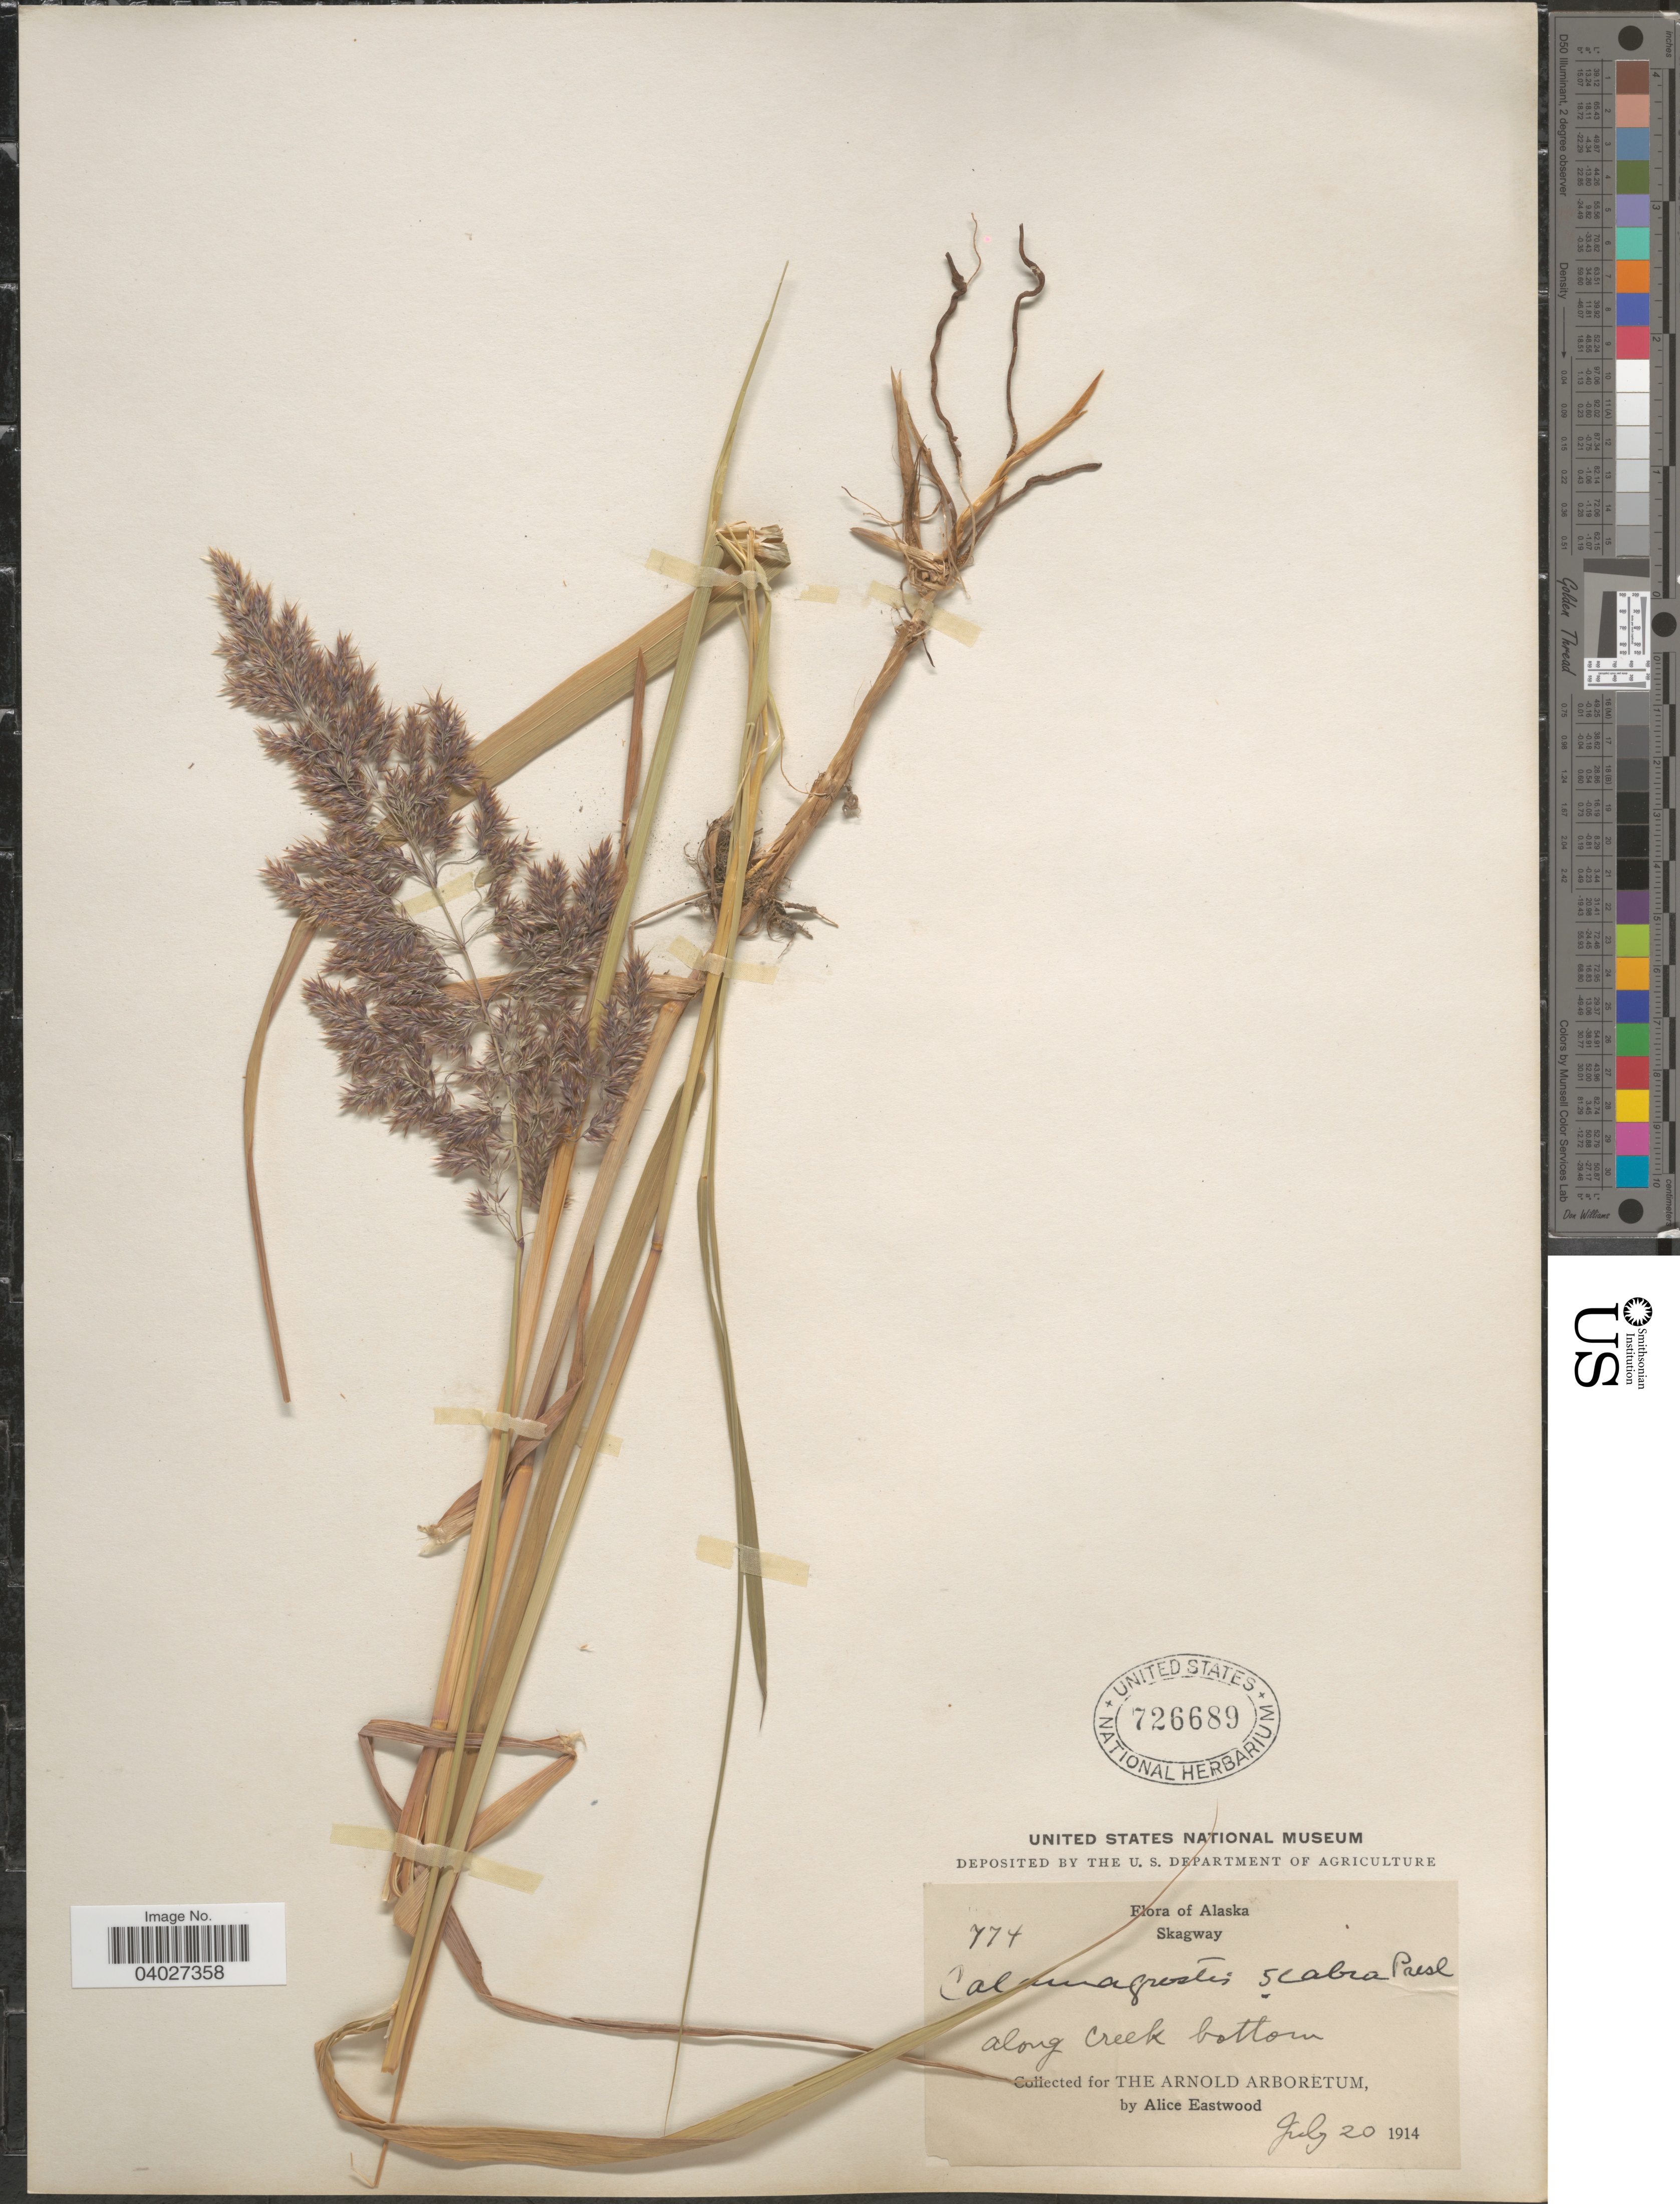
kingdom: Plantae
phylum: Tracheophyta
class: Liliopsida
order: Poales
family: Poaceae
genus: Calamagrostis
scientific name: Calamagrostis canadensis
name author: (Michx.) P. Beauv.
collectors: A. Eastwood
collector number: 774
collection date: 1914-07-20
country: United States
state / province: Alaska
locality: Skagway. Along Creek bottom.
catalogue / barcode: US 726689